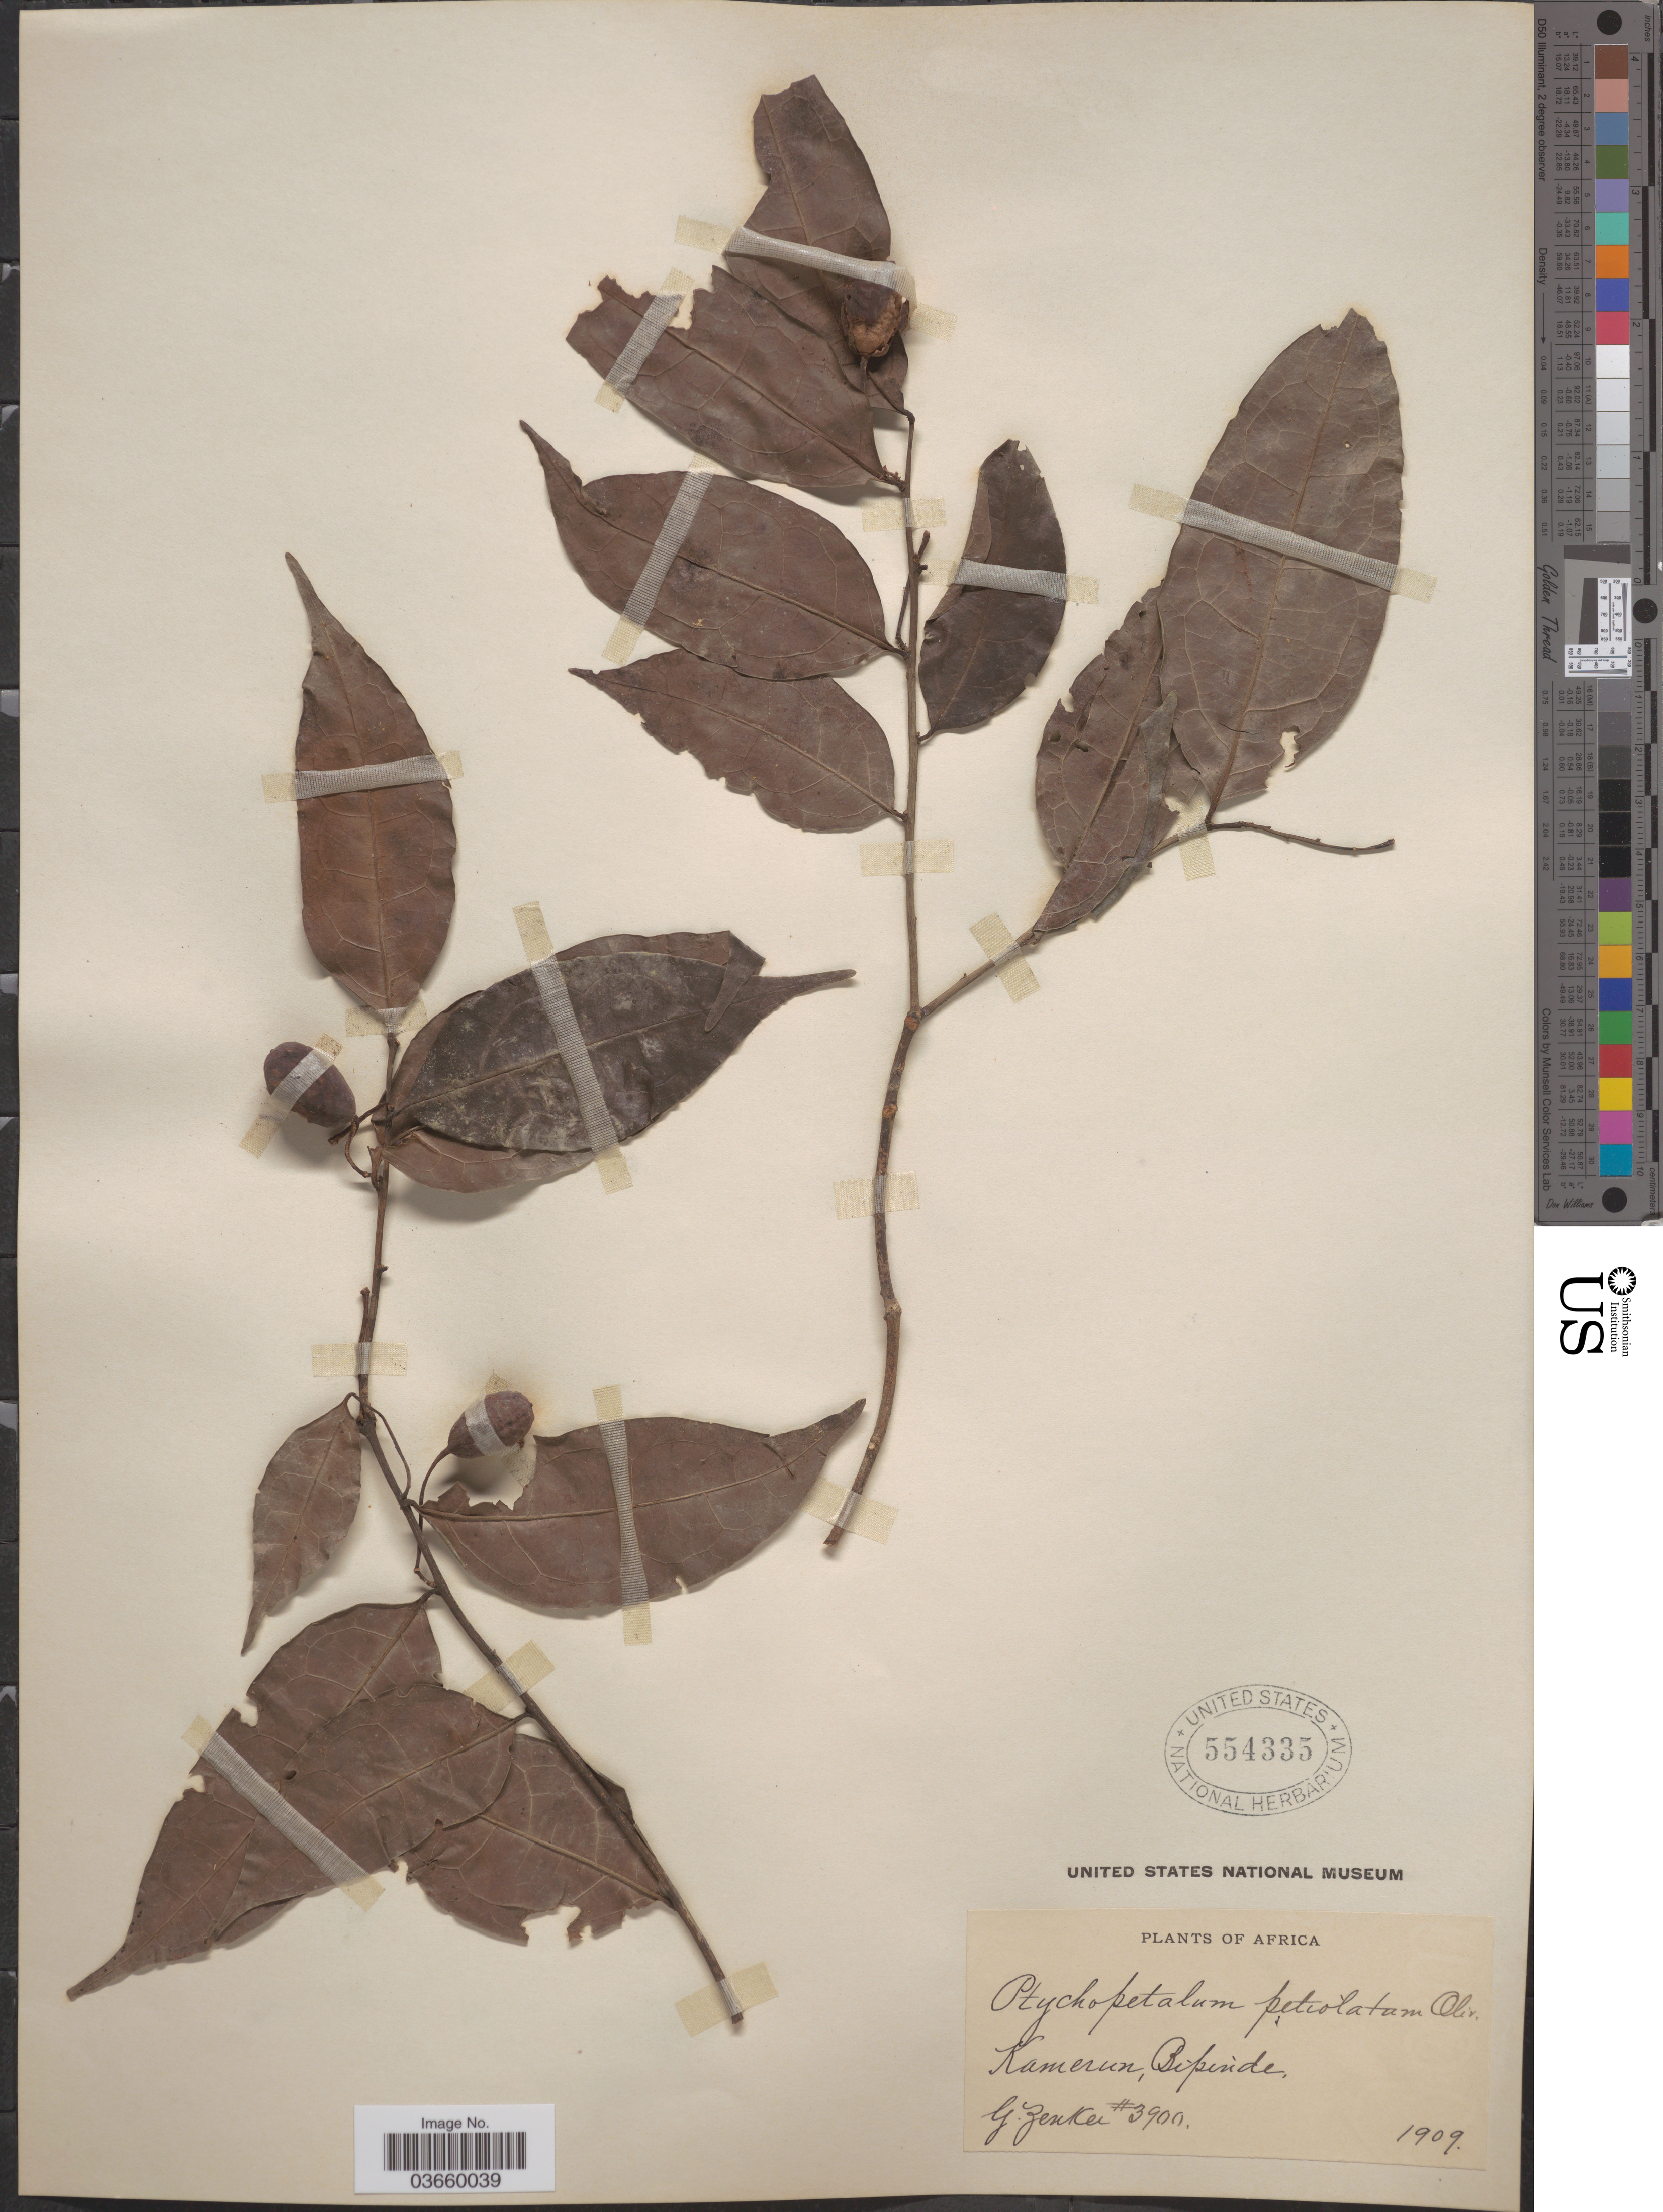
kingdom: Plantae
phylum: Tracheophyta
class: Magnoliopsida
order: Santalales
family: Olacaceae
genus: Ptychopetalum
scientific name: Ptychopetalum petiolatum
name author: Oliv.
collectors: G. A. Zenker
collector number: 3900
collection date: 1909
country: Cameroon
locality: Bipinde.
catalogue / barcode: US 554335